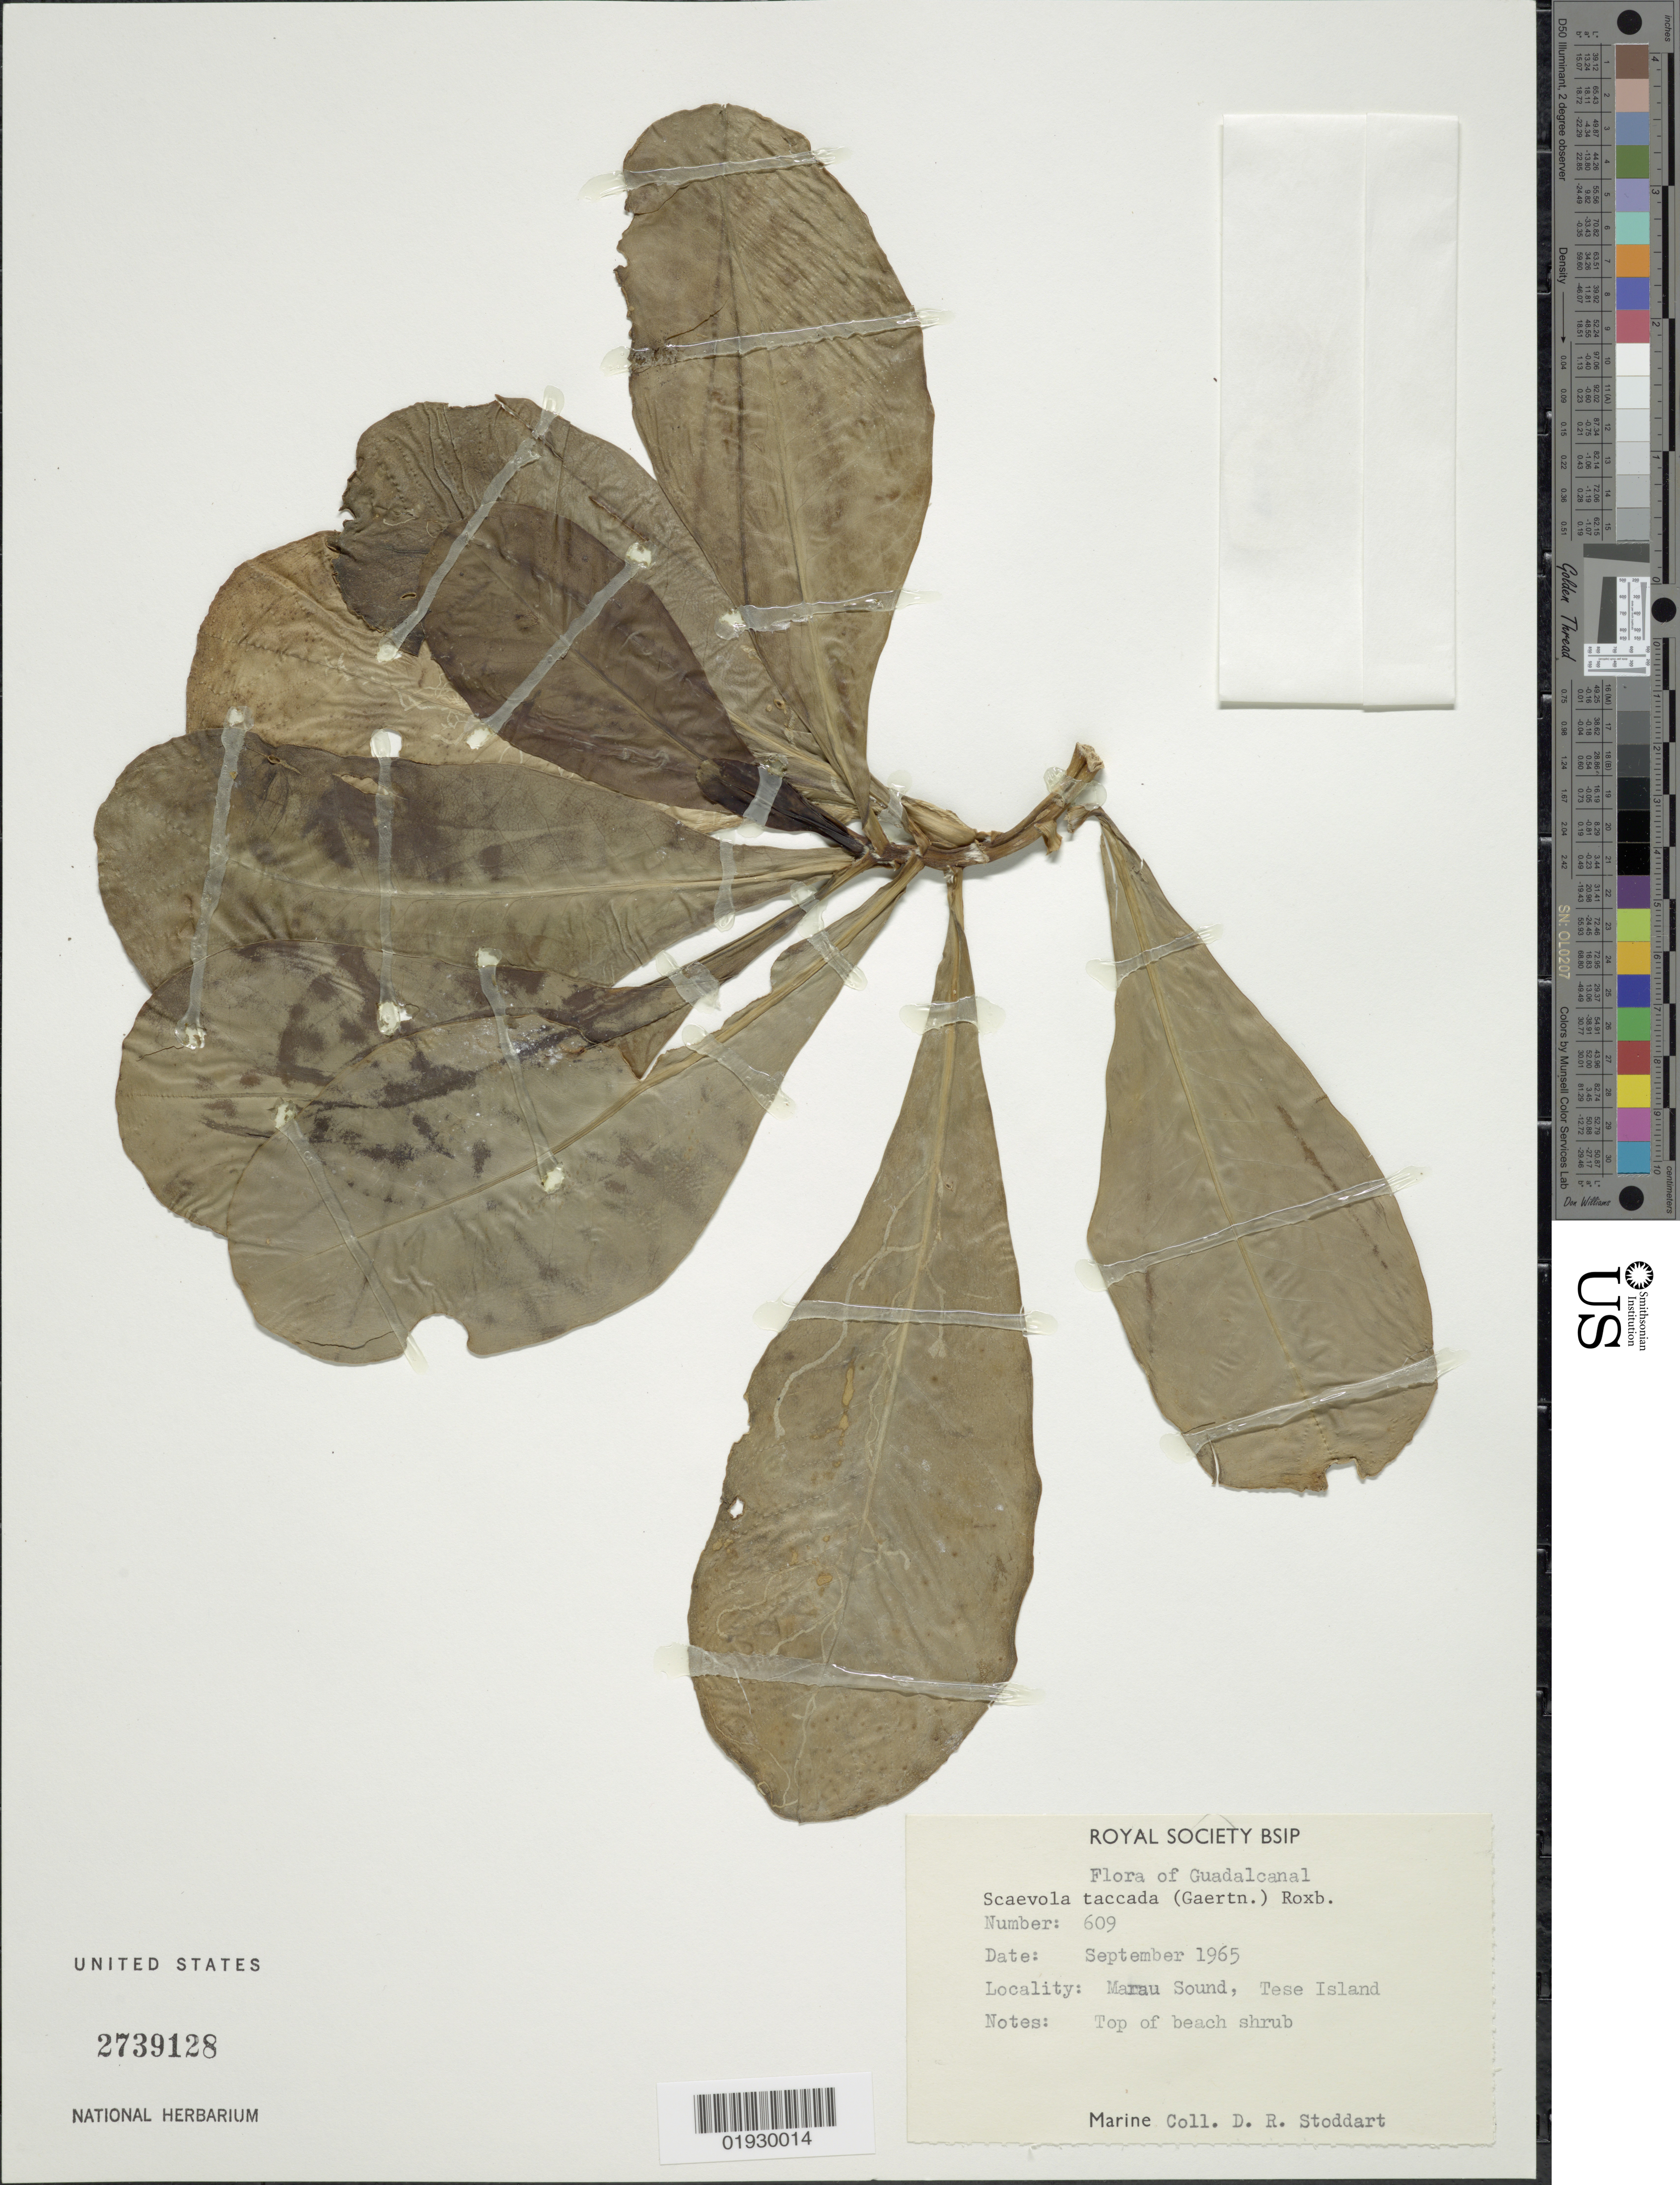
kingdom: Plantae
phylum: Tracheophyta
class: Magnoliopsida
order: Asterales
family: Goodeniaceae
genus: Scaevola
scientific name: Scaevola taccada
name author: (Gaertn.) Roxb.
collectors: D. R. Stoddart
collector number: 609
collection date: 1965-09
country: Solomon Islands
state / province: Solomon Islands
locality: Guadalcanal, Marau Sound, Tese Island.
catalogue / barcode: US 2739128